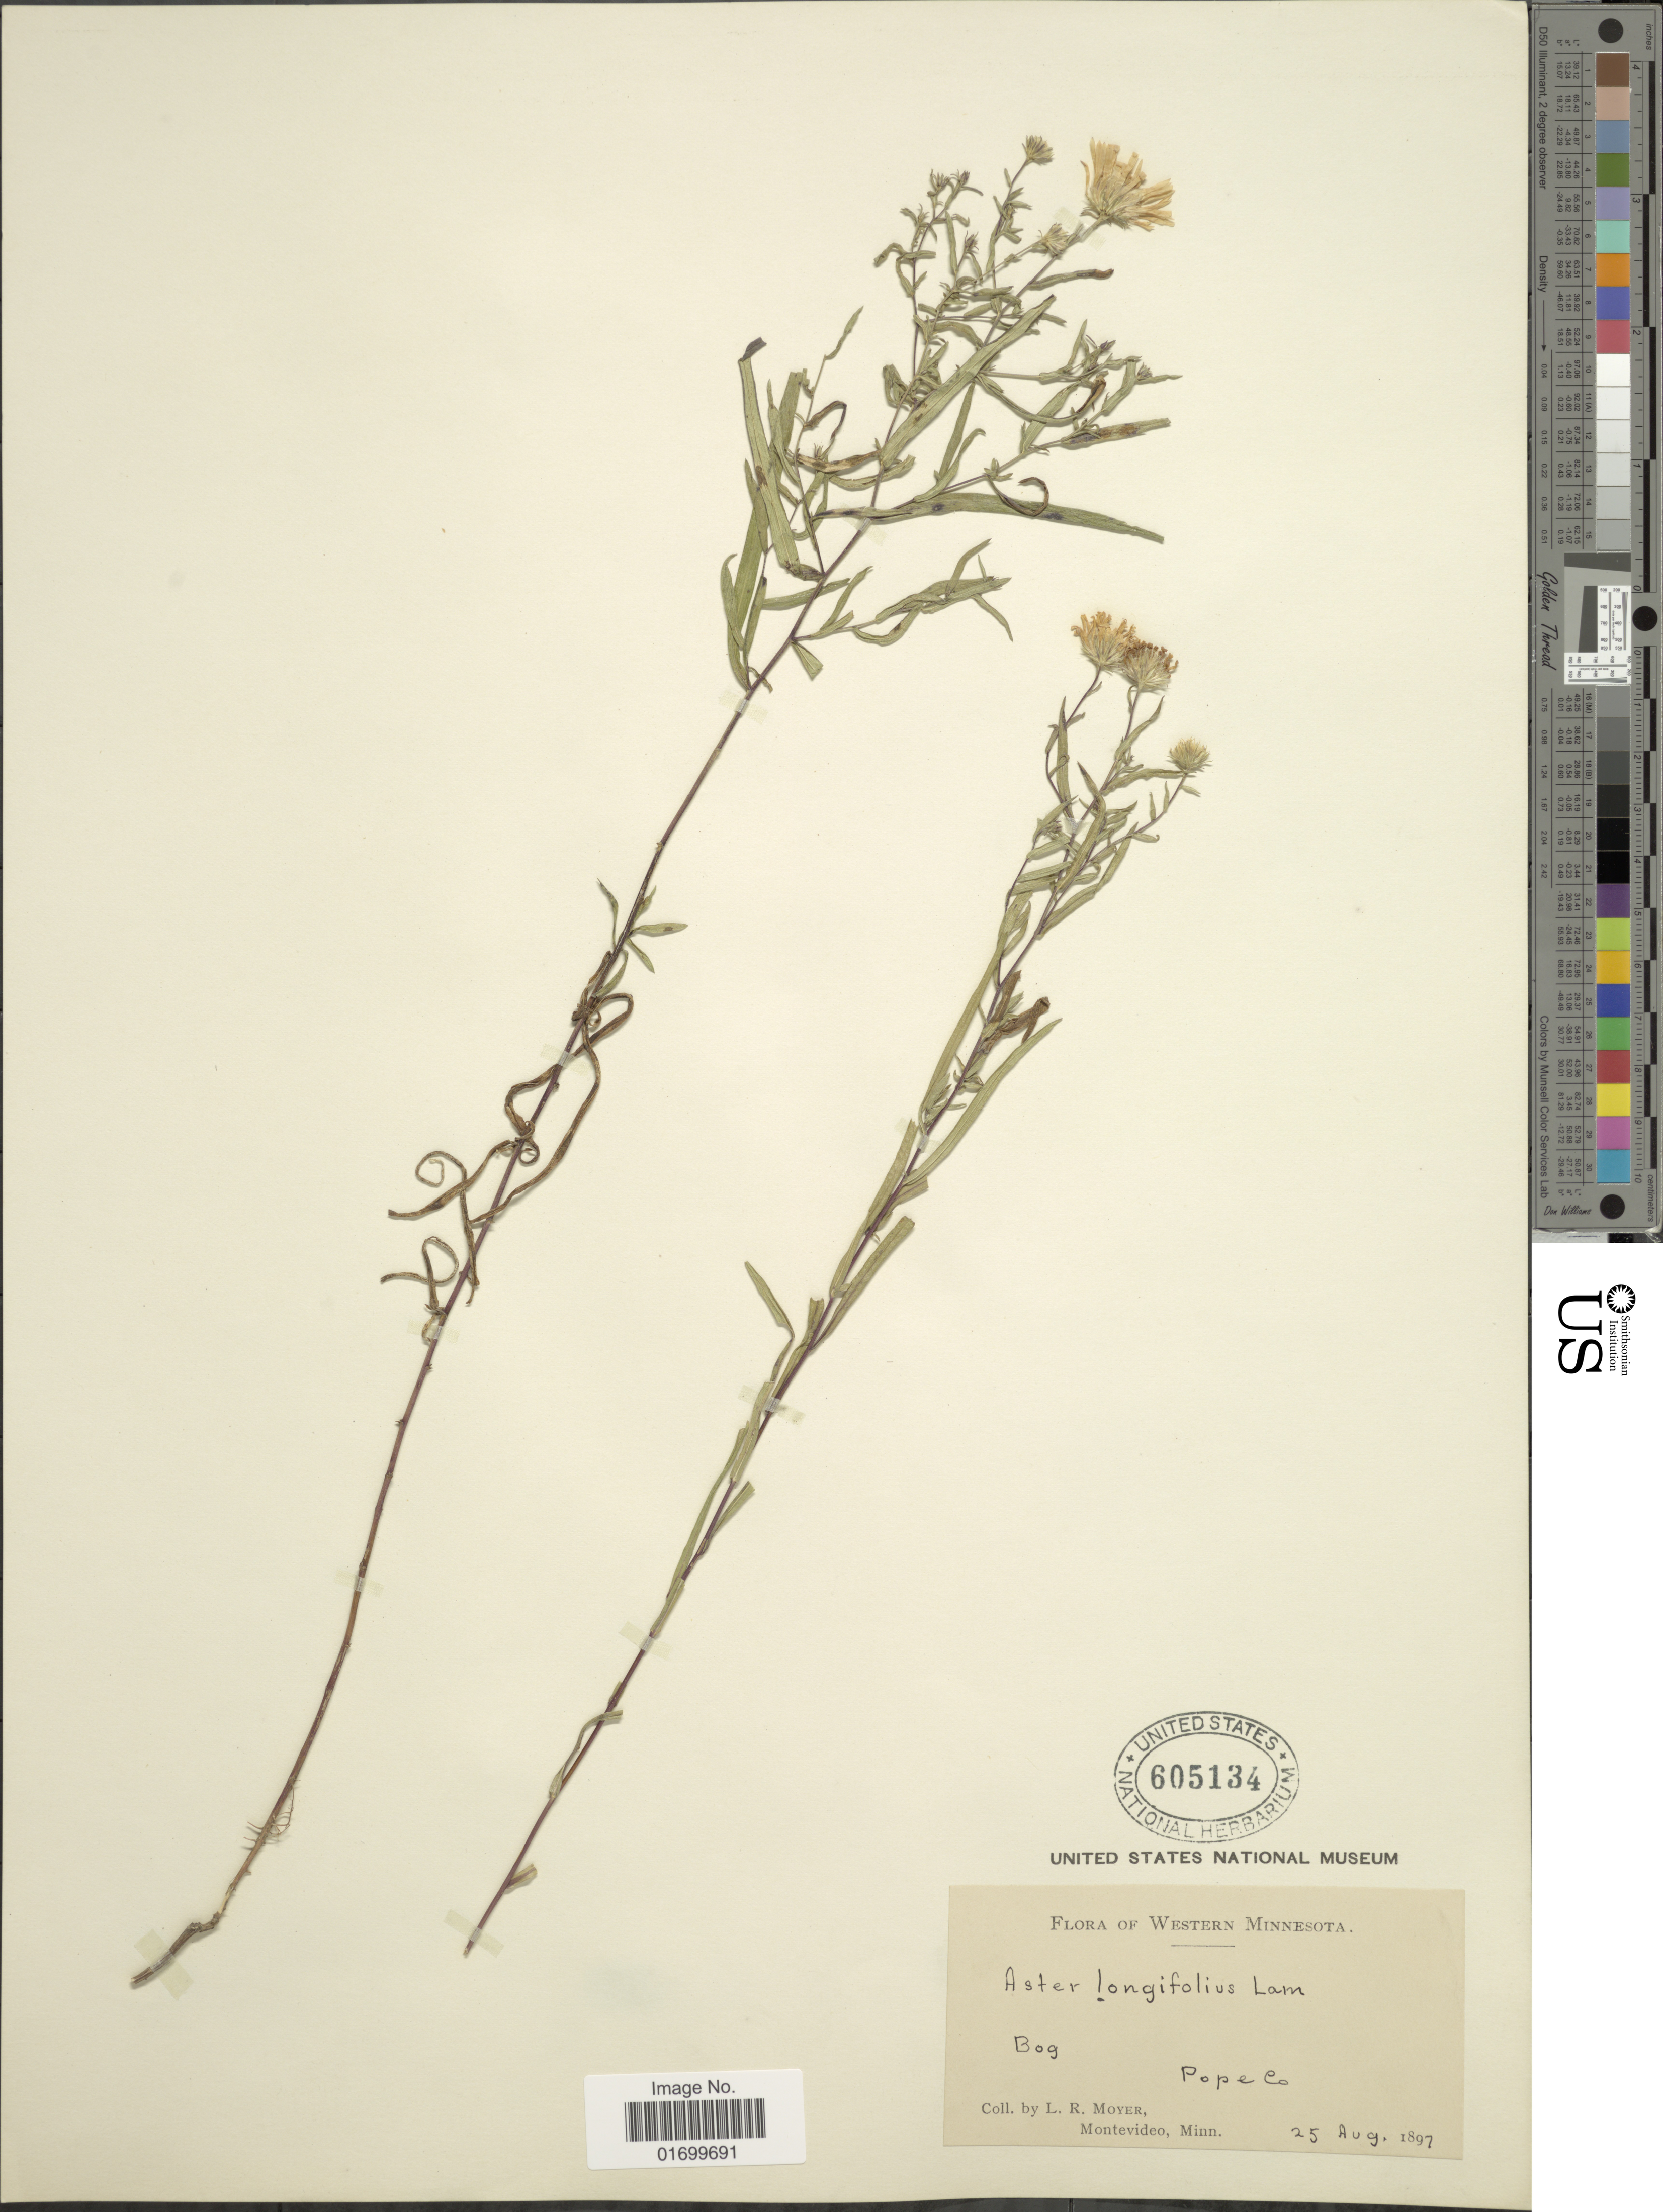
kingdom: Plantae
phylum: Tracheophyta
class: Magnoliopsida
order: Asterales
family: Asteraceae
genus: Symphyotrichum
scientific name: Symphyotrichum boreale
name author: (Torr. & A. Gray) Á. Löve & D. Löve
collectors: L. Moyer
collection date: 1897-08-25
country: United States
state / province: Minnesota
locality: Western Minnesota, Bog, Pope Co.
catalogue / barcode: US 605134